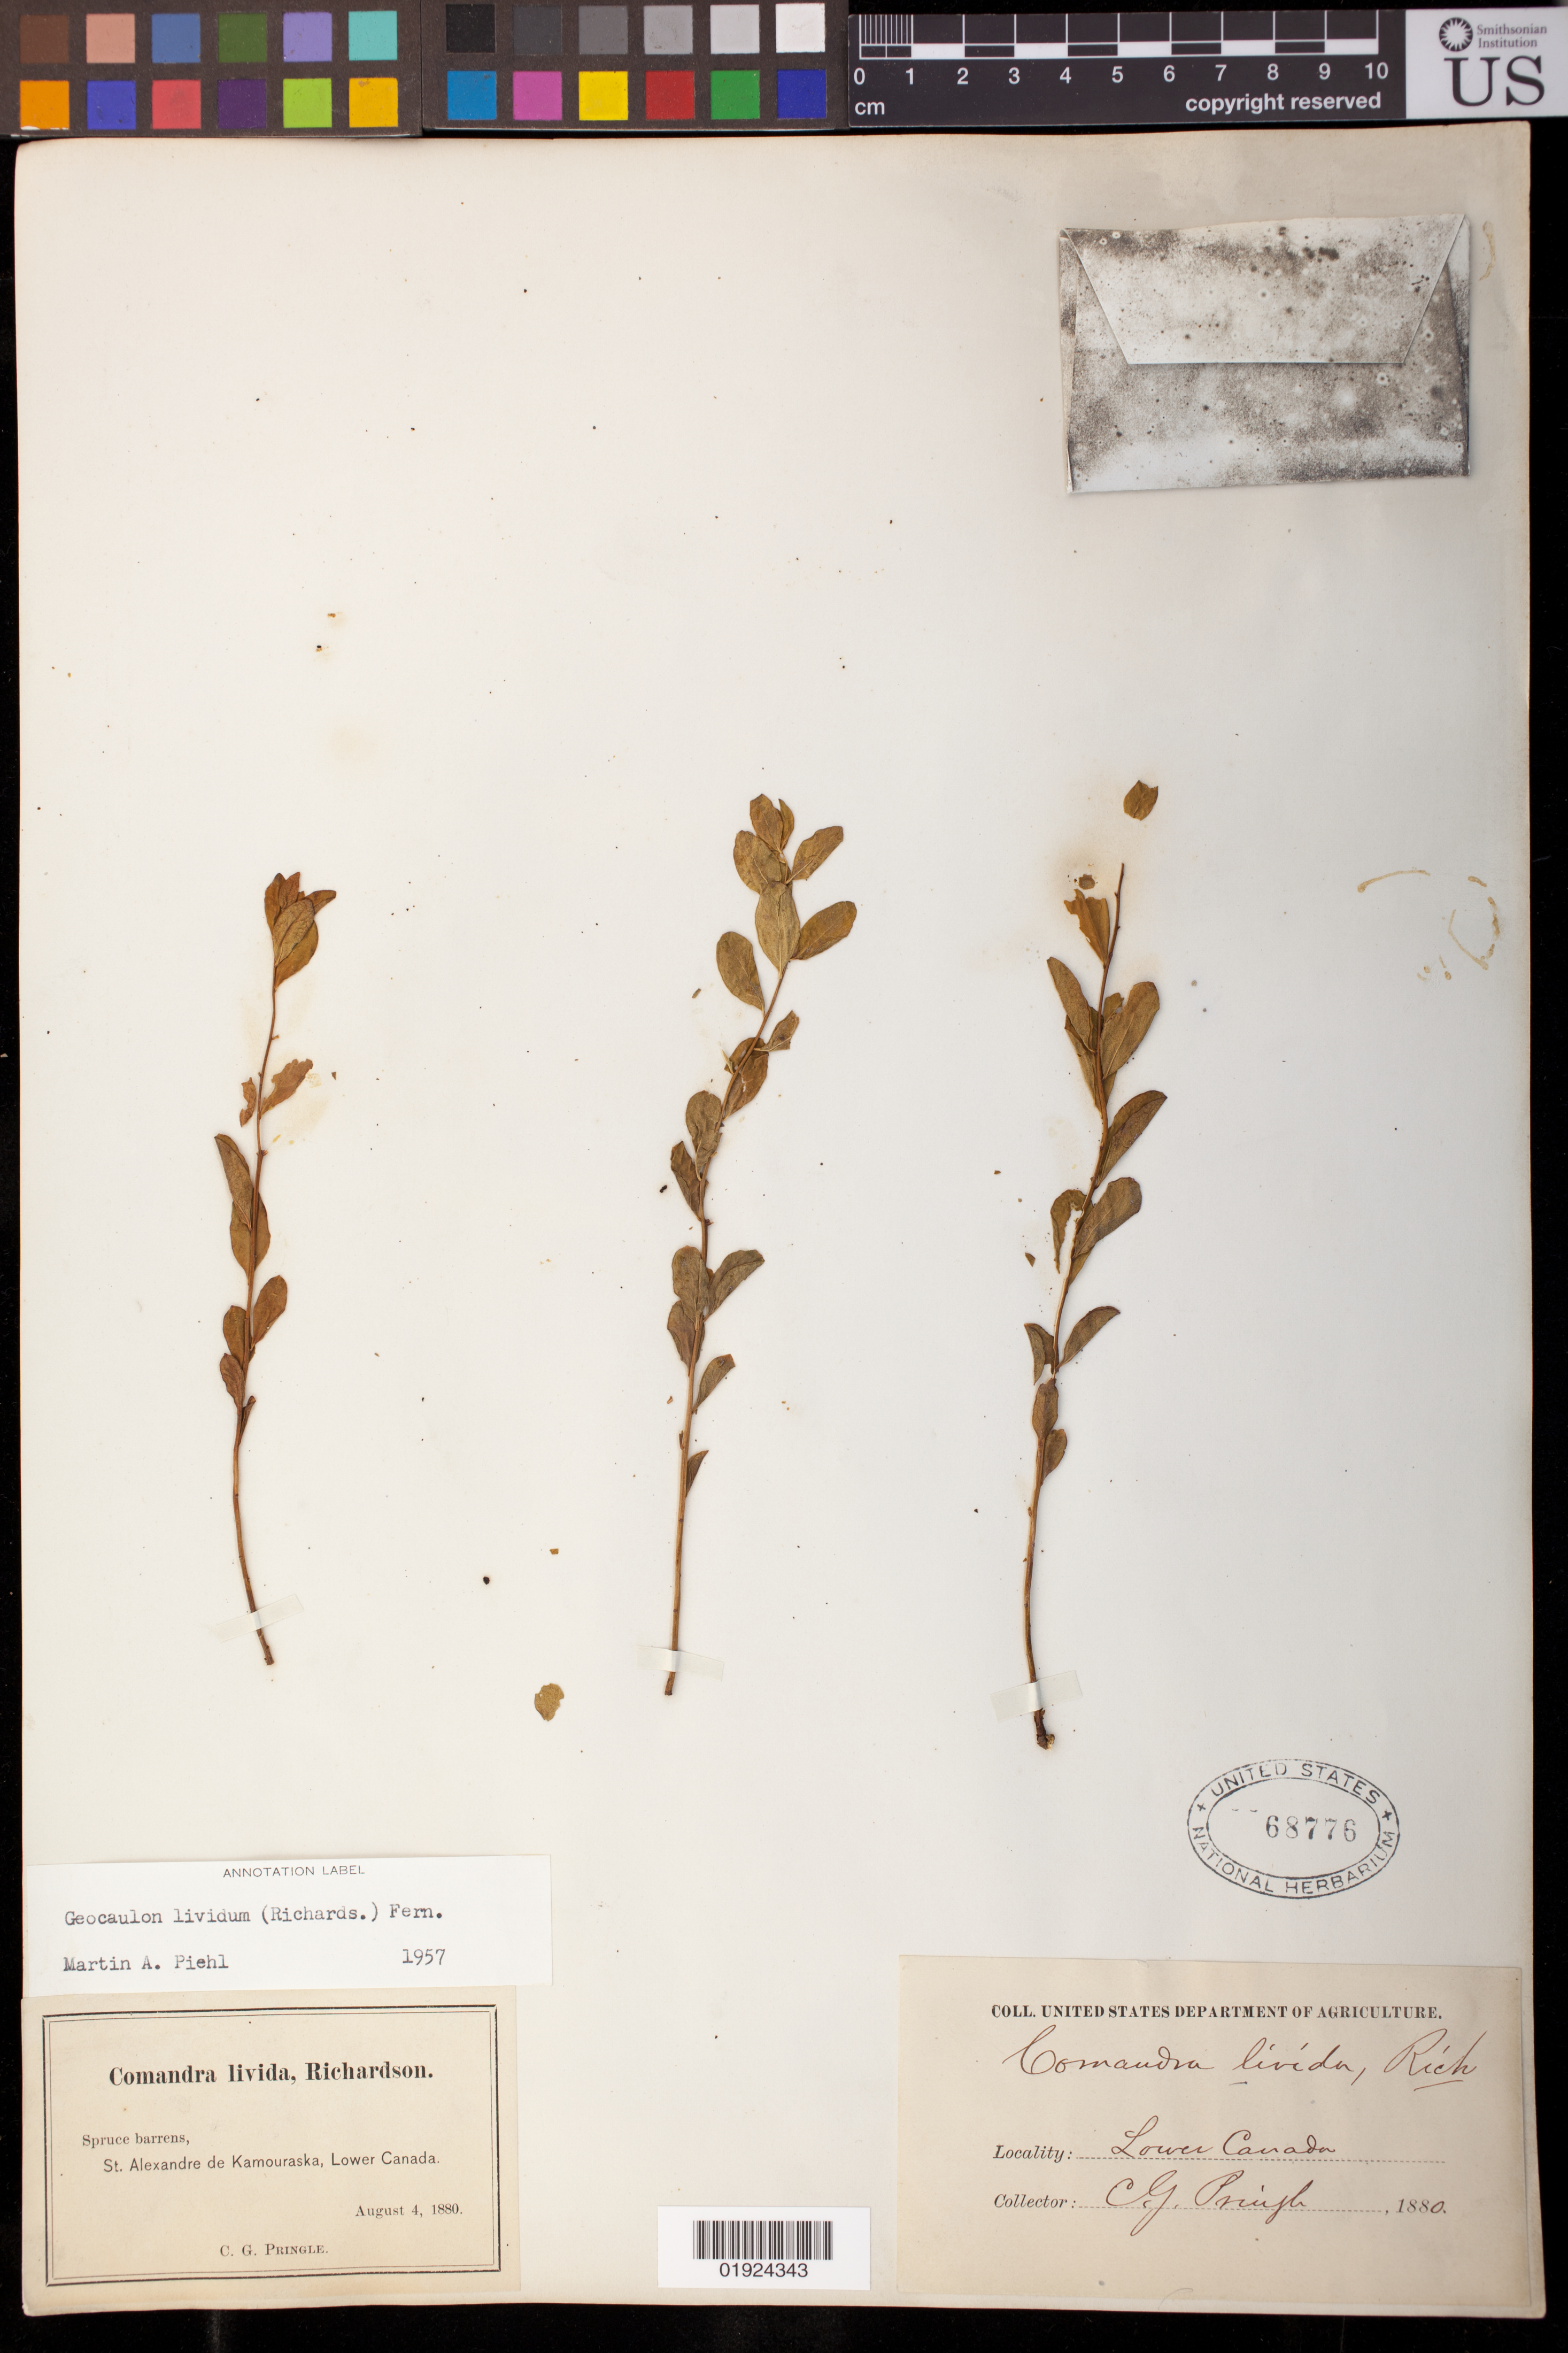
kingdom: Plantae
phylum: Tracheophyta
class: Magnoliopsida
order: Santalales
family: Comandraceae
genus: Geocaulon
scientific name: Geocaulon lividum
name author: (Richardson) Fernald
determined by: Piehl, M. A.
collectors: C. G. Pringle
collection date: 1880-08-04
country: Canada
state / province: Quebec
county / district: Bas-Saint-Laurent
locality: St. Alexandre de Kamouraska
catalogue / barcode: US 68776